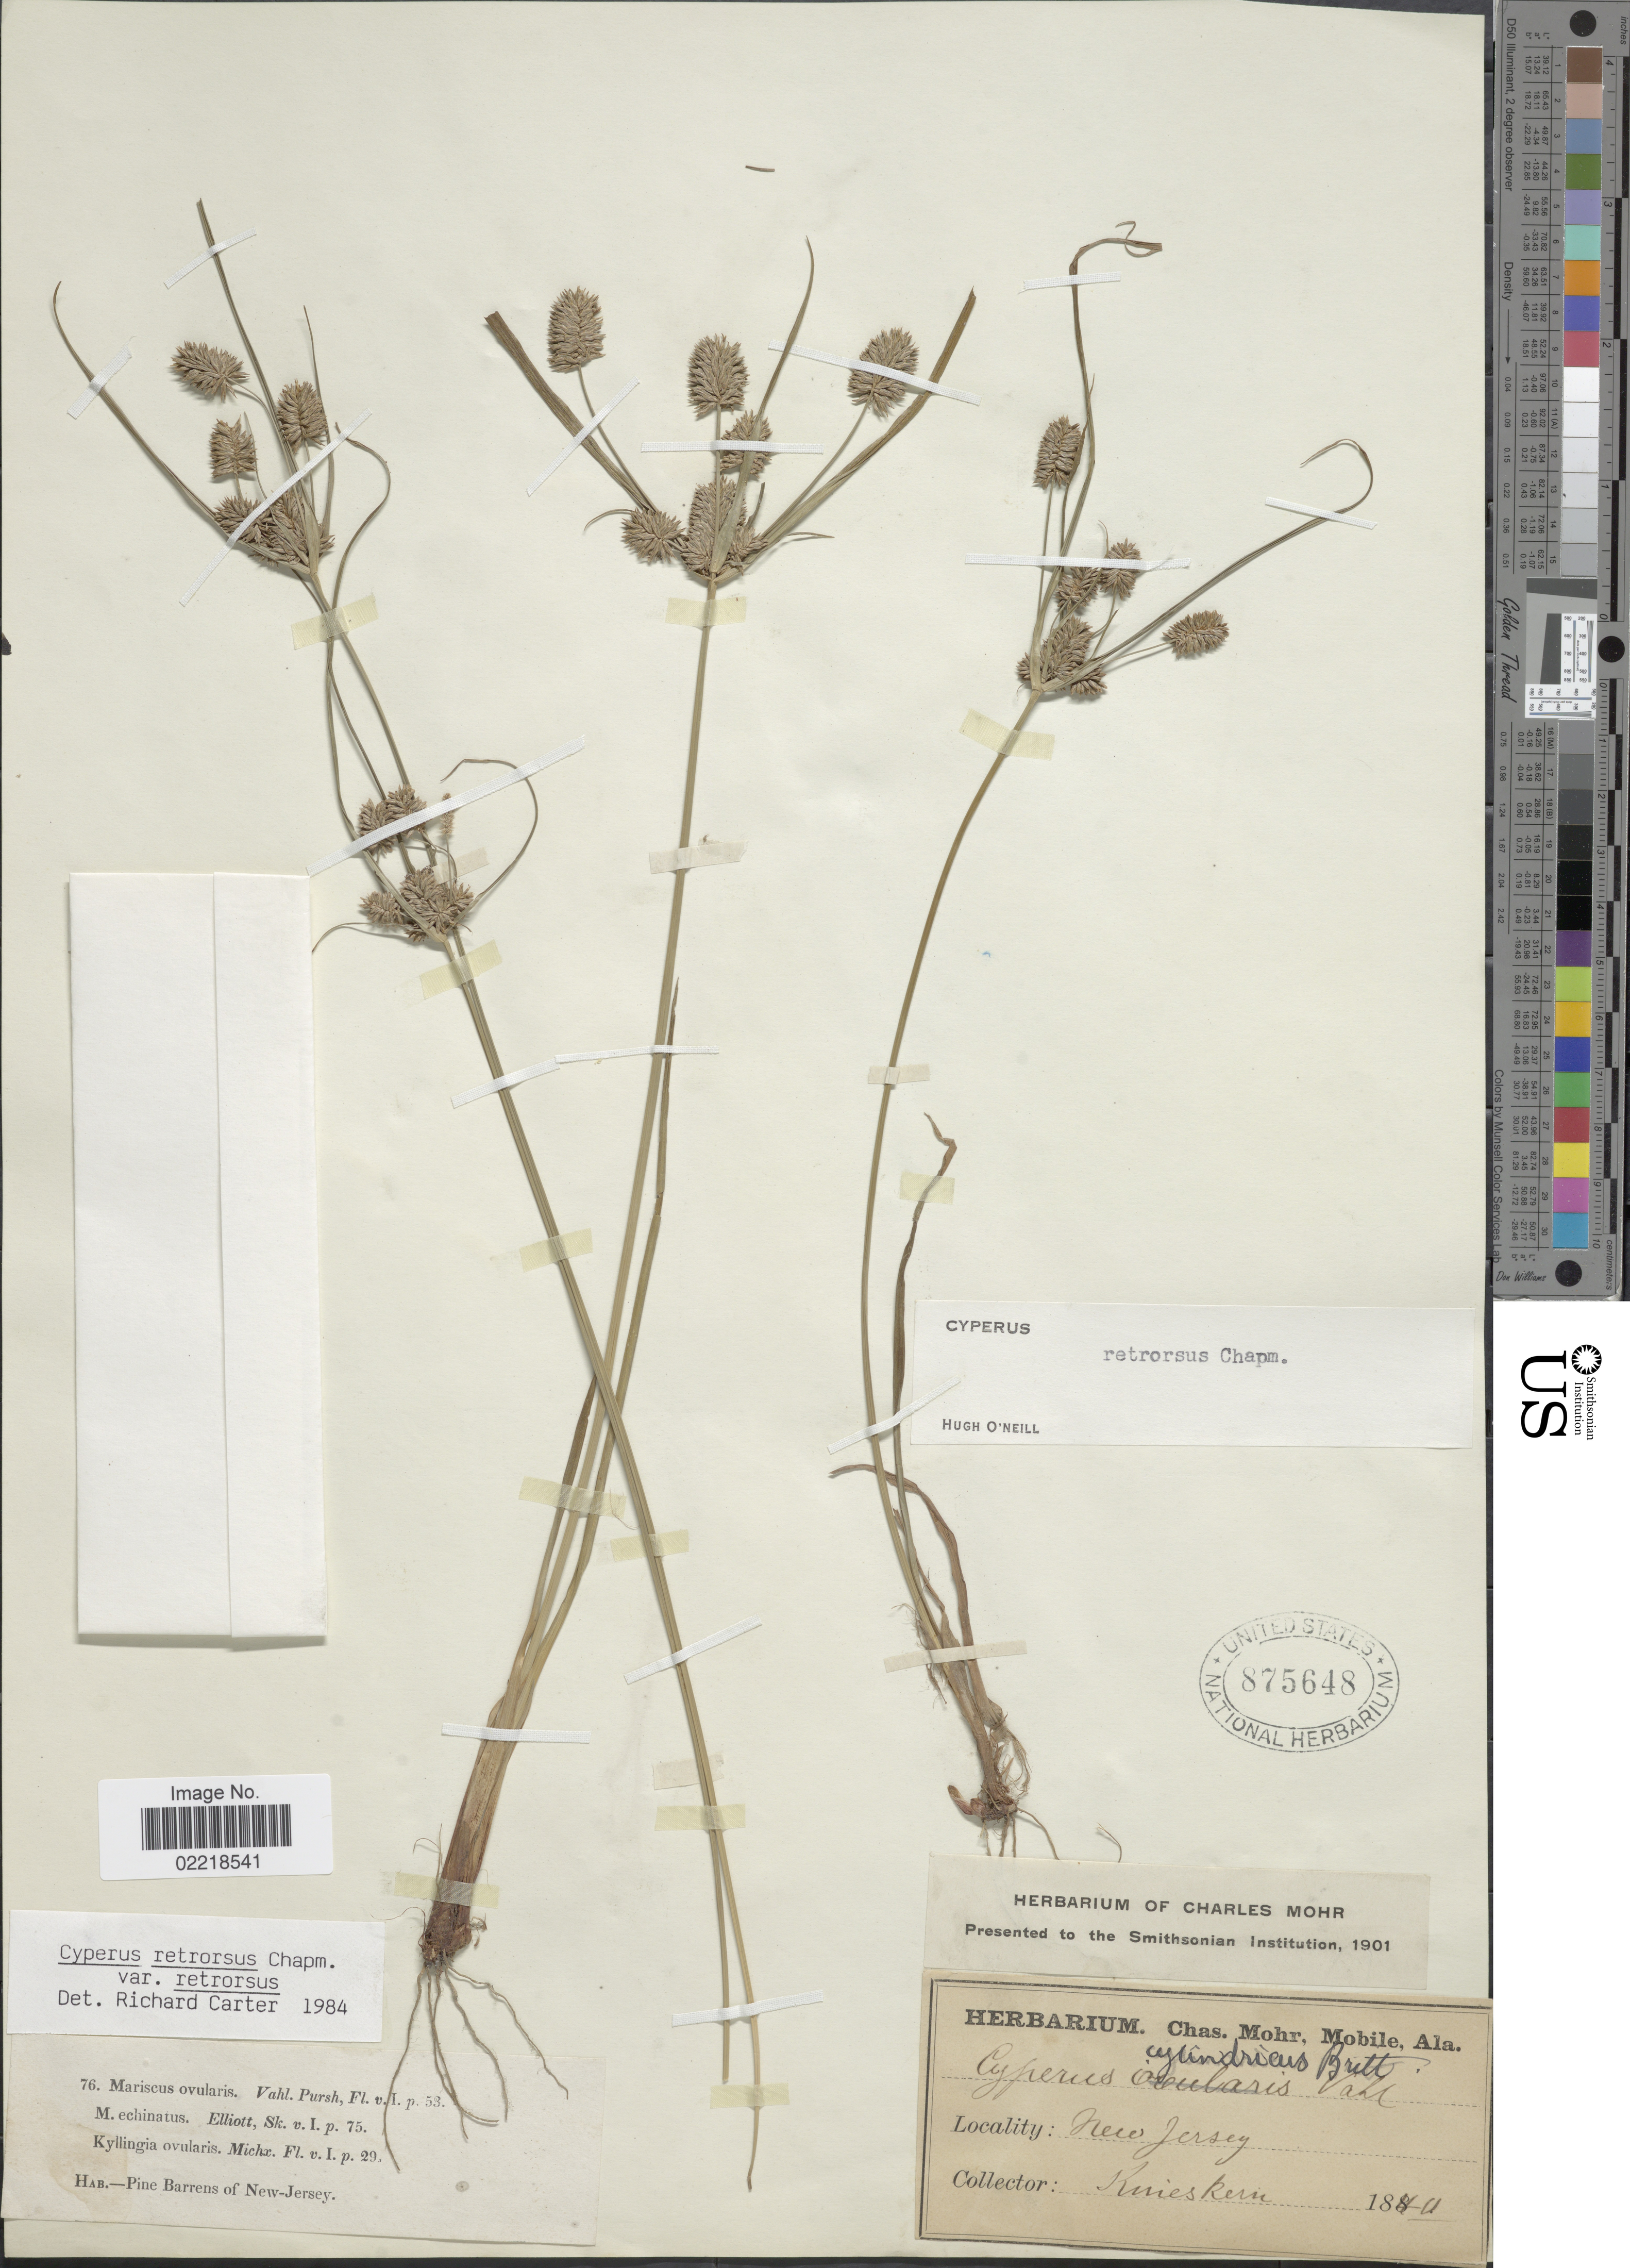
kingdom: Plantae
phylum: Tracheophyta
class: Liliopsida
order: Poales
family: Cyperaceae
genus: Cyperus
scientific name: Cyperus retrorsus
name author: Chapm.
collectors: -. Knieskeur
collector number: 76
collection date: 1840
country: United States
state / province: New Jersey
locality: Pine Barrens of New Jersey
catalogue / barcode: US 875648